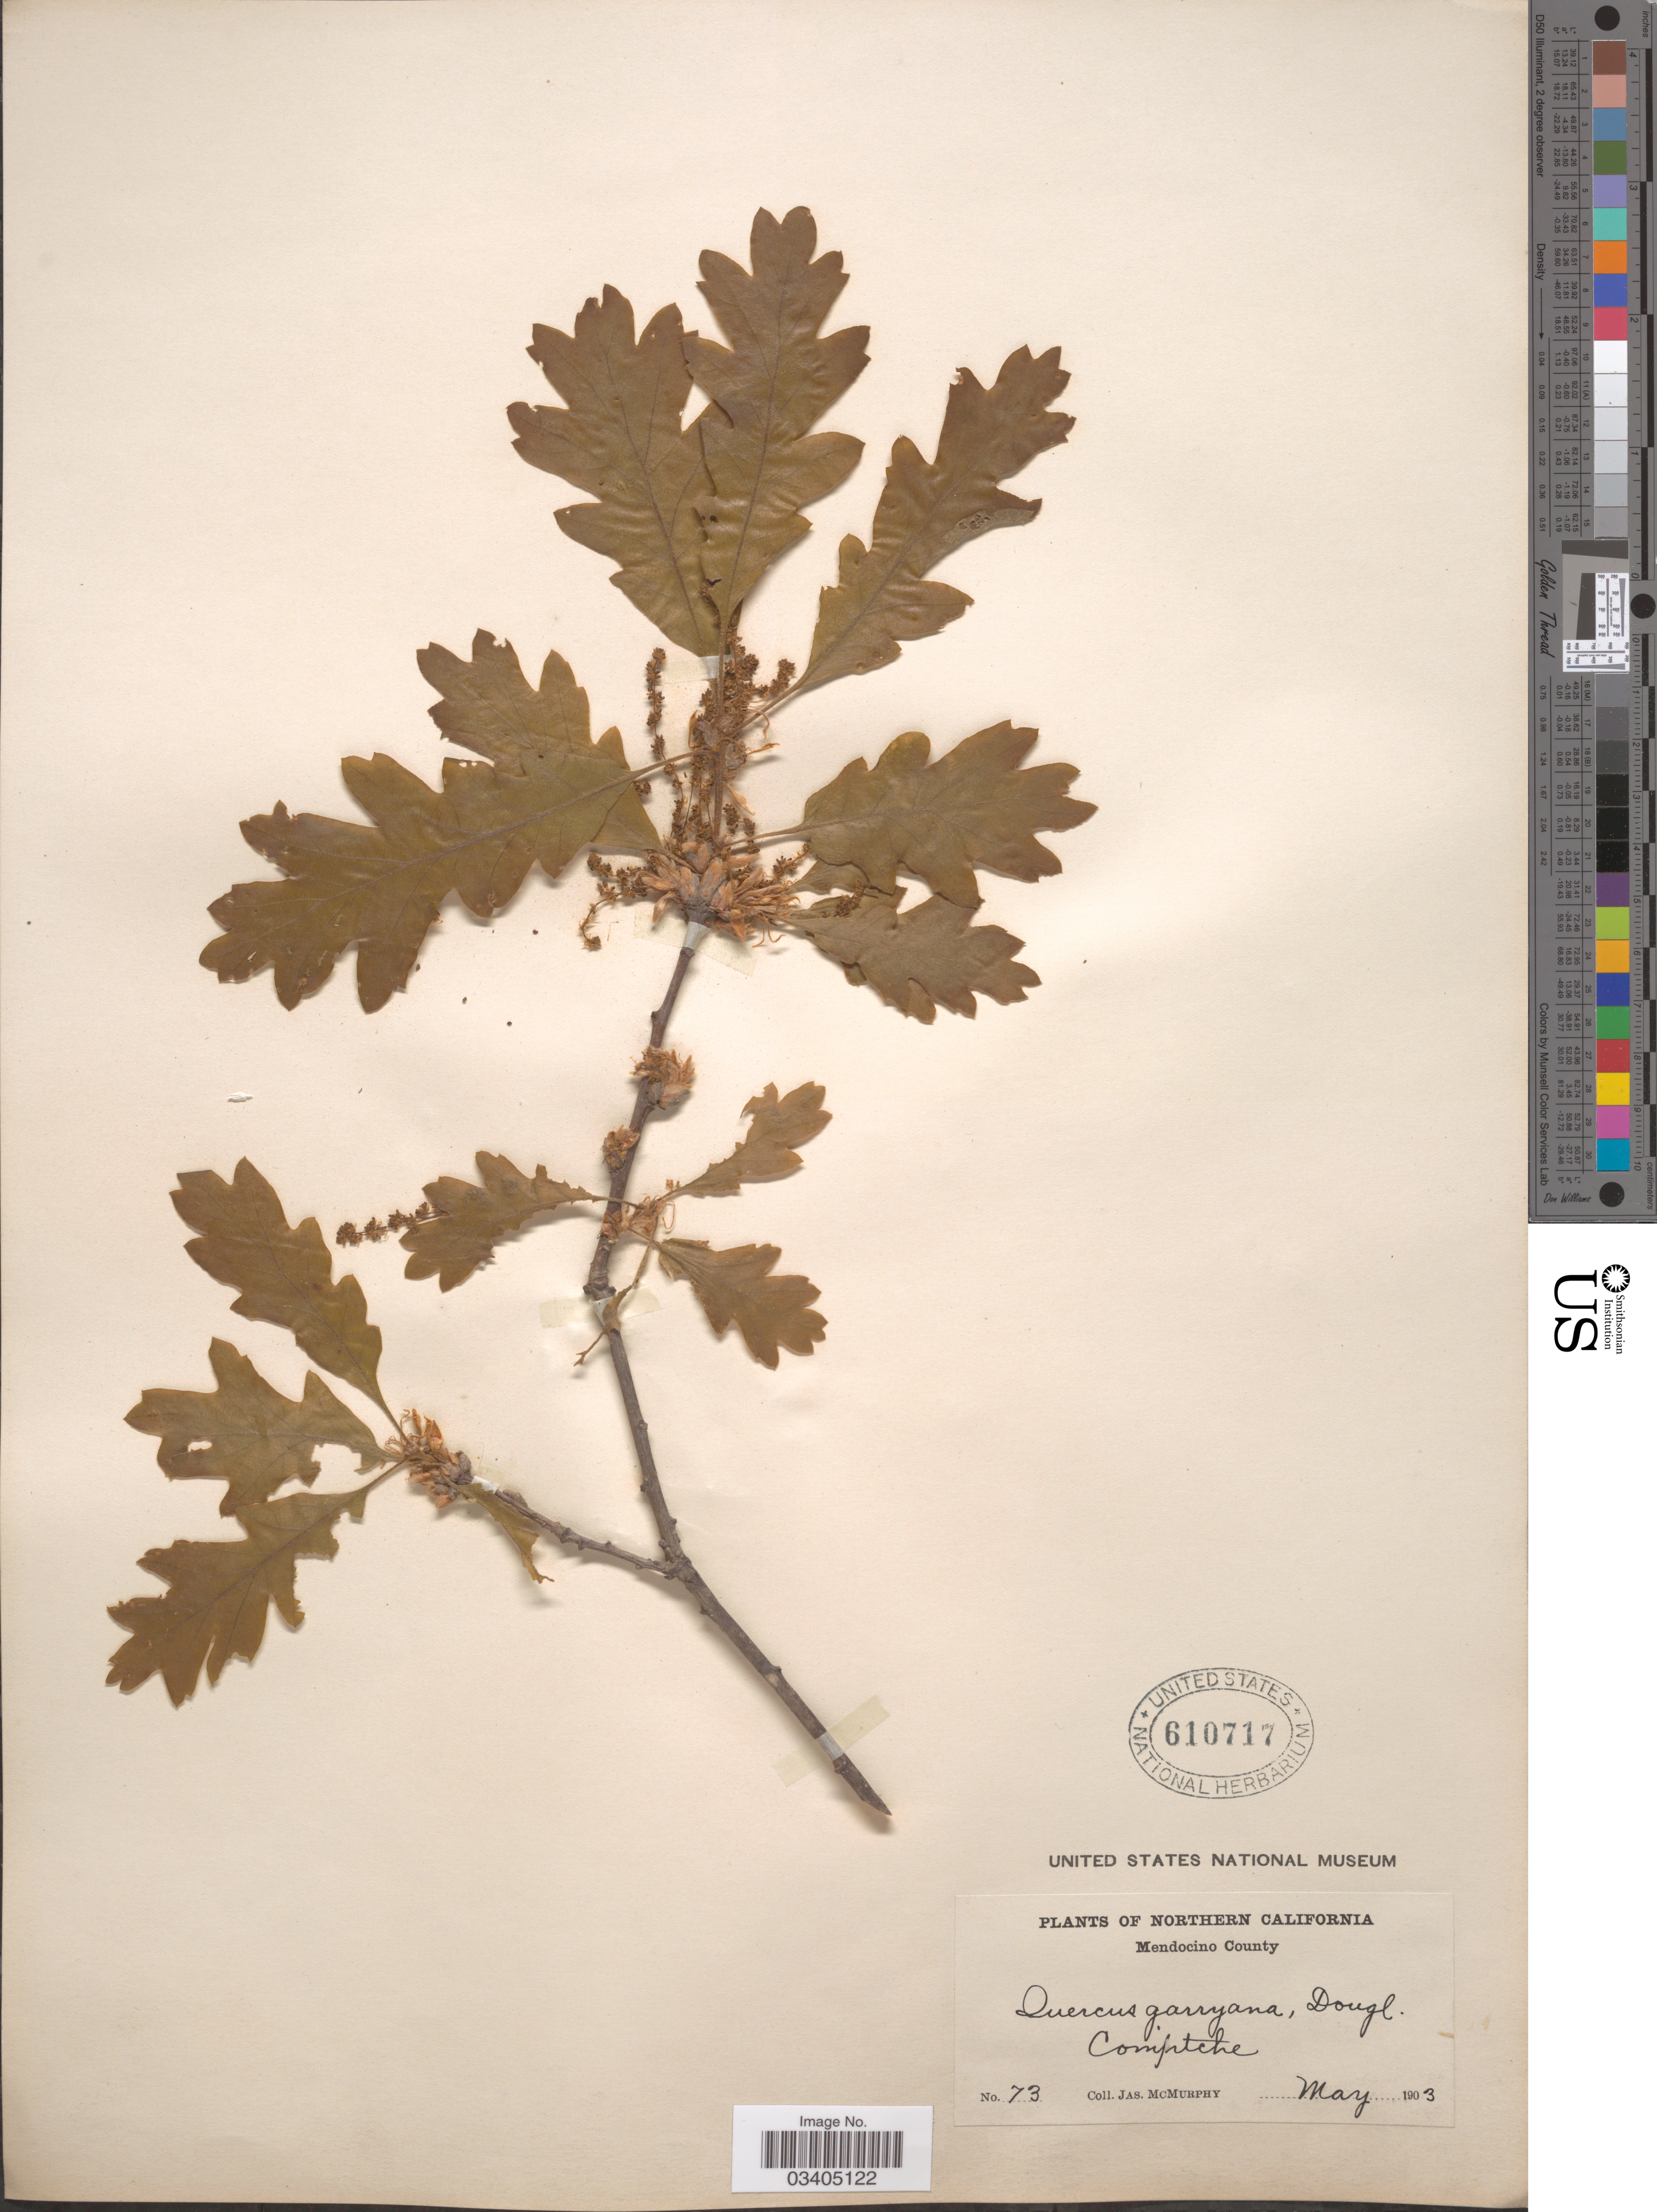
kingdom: Plantae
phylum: Tracheophyta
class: Magnoliopsida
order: Fagales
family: Fagaceae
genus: Quercus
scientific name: Quercus garryana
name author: Douglas ex Hook.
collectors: J. McMurphy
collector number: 73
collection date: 1903-05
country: United States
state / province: California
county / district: Mendocino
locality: Northern California. Mendocino County. Comptche.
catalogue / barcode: US 610717